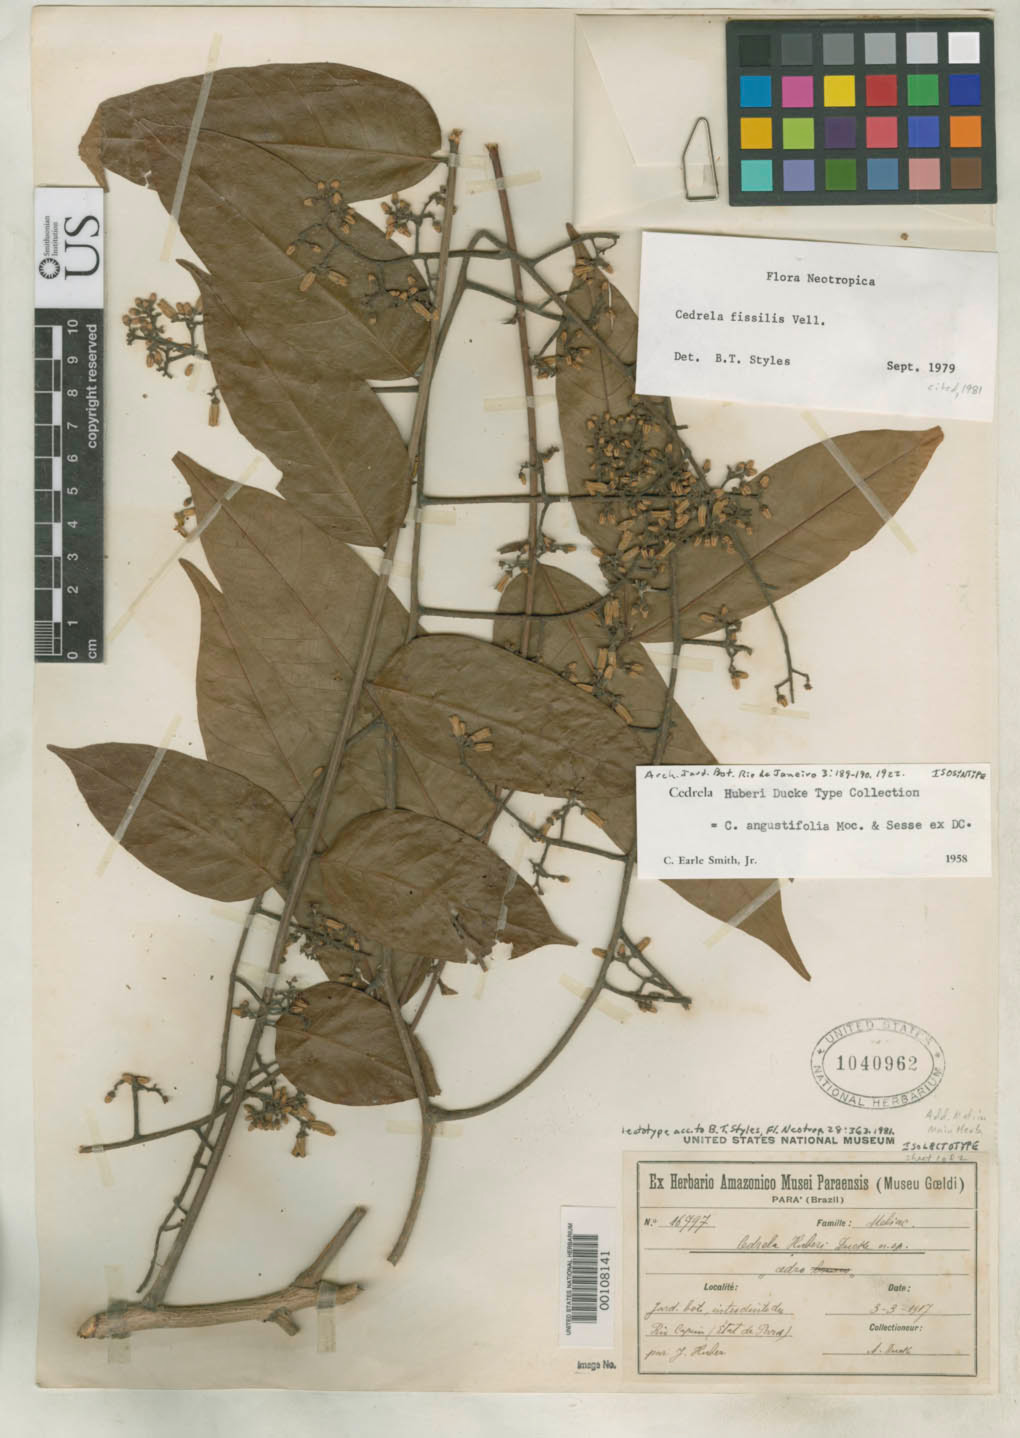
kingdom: Plantae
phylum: Tracheophyta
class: Magnoliopsida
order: Sapindales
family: Meliaceae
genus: Cedrela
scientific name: Cedrela huberi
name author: Ducke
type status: Isolectotype; Syntype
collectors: A. Ducke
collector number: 16797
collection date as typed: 03 Mar 1917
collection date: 1917-03-03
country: Brazil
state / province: Pará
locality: Introclivite du Rio Capim.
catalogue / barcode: US 1040962